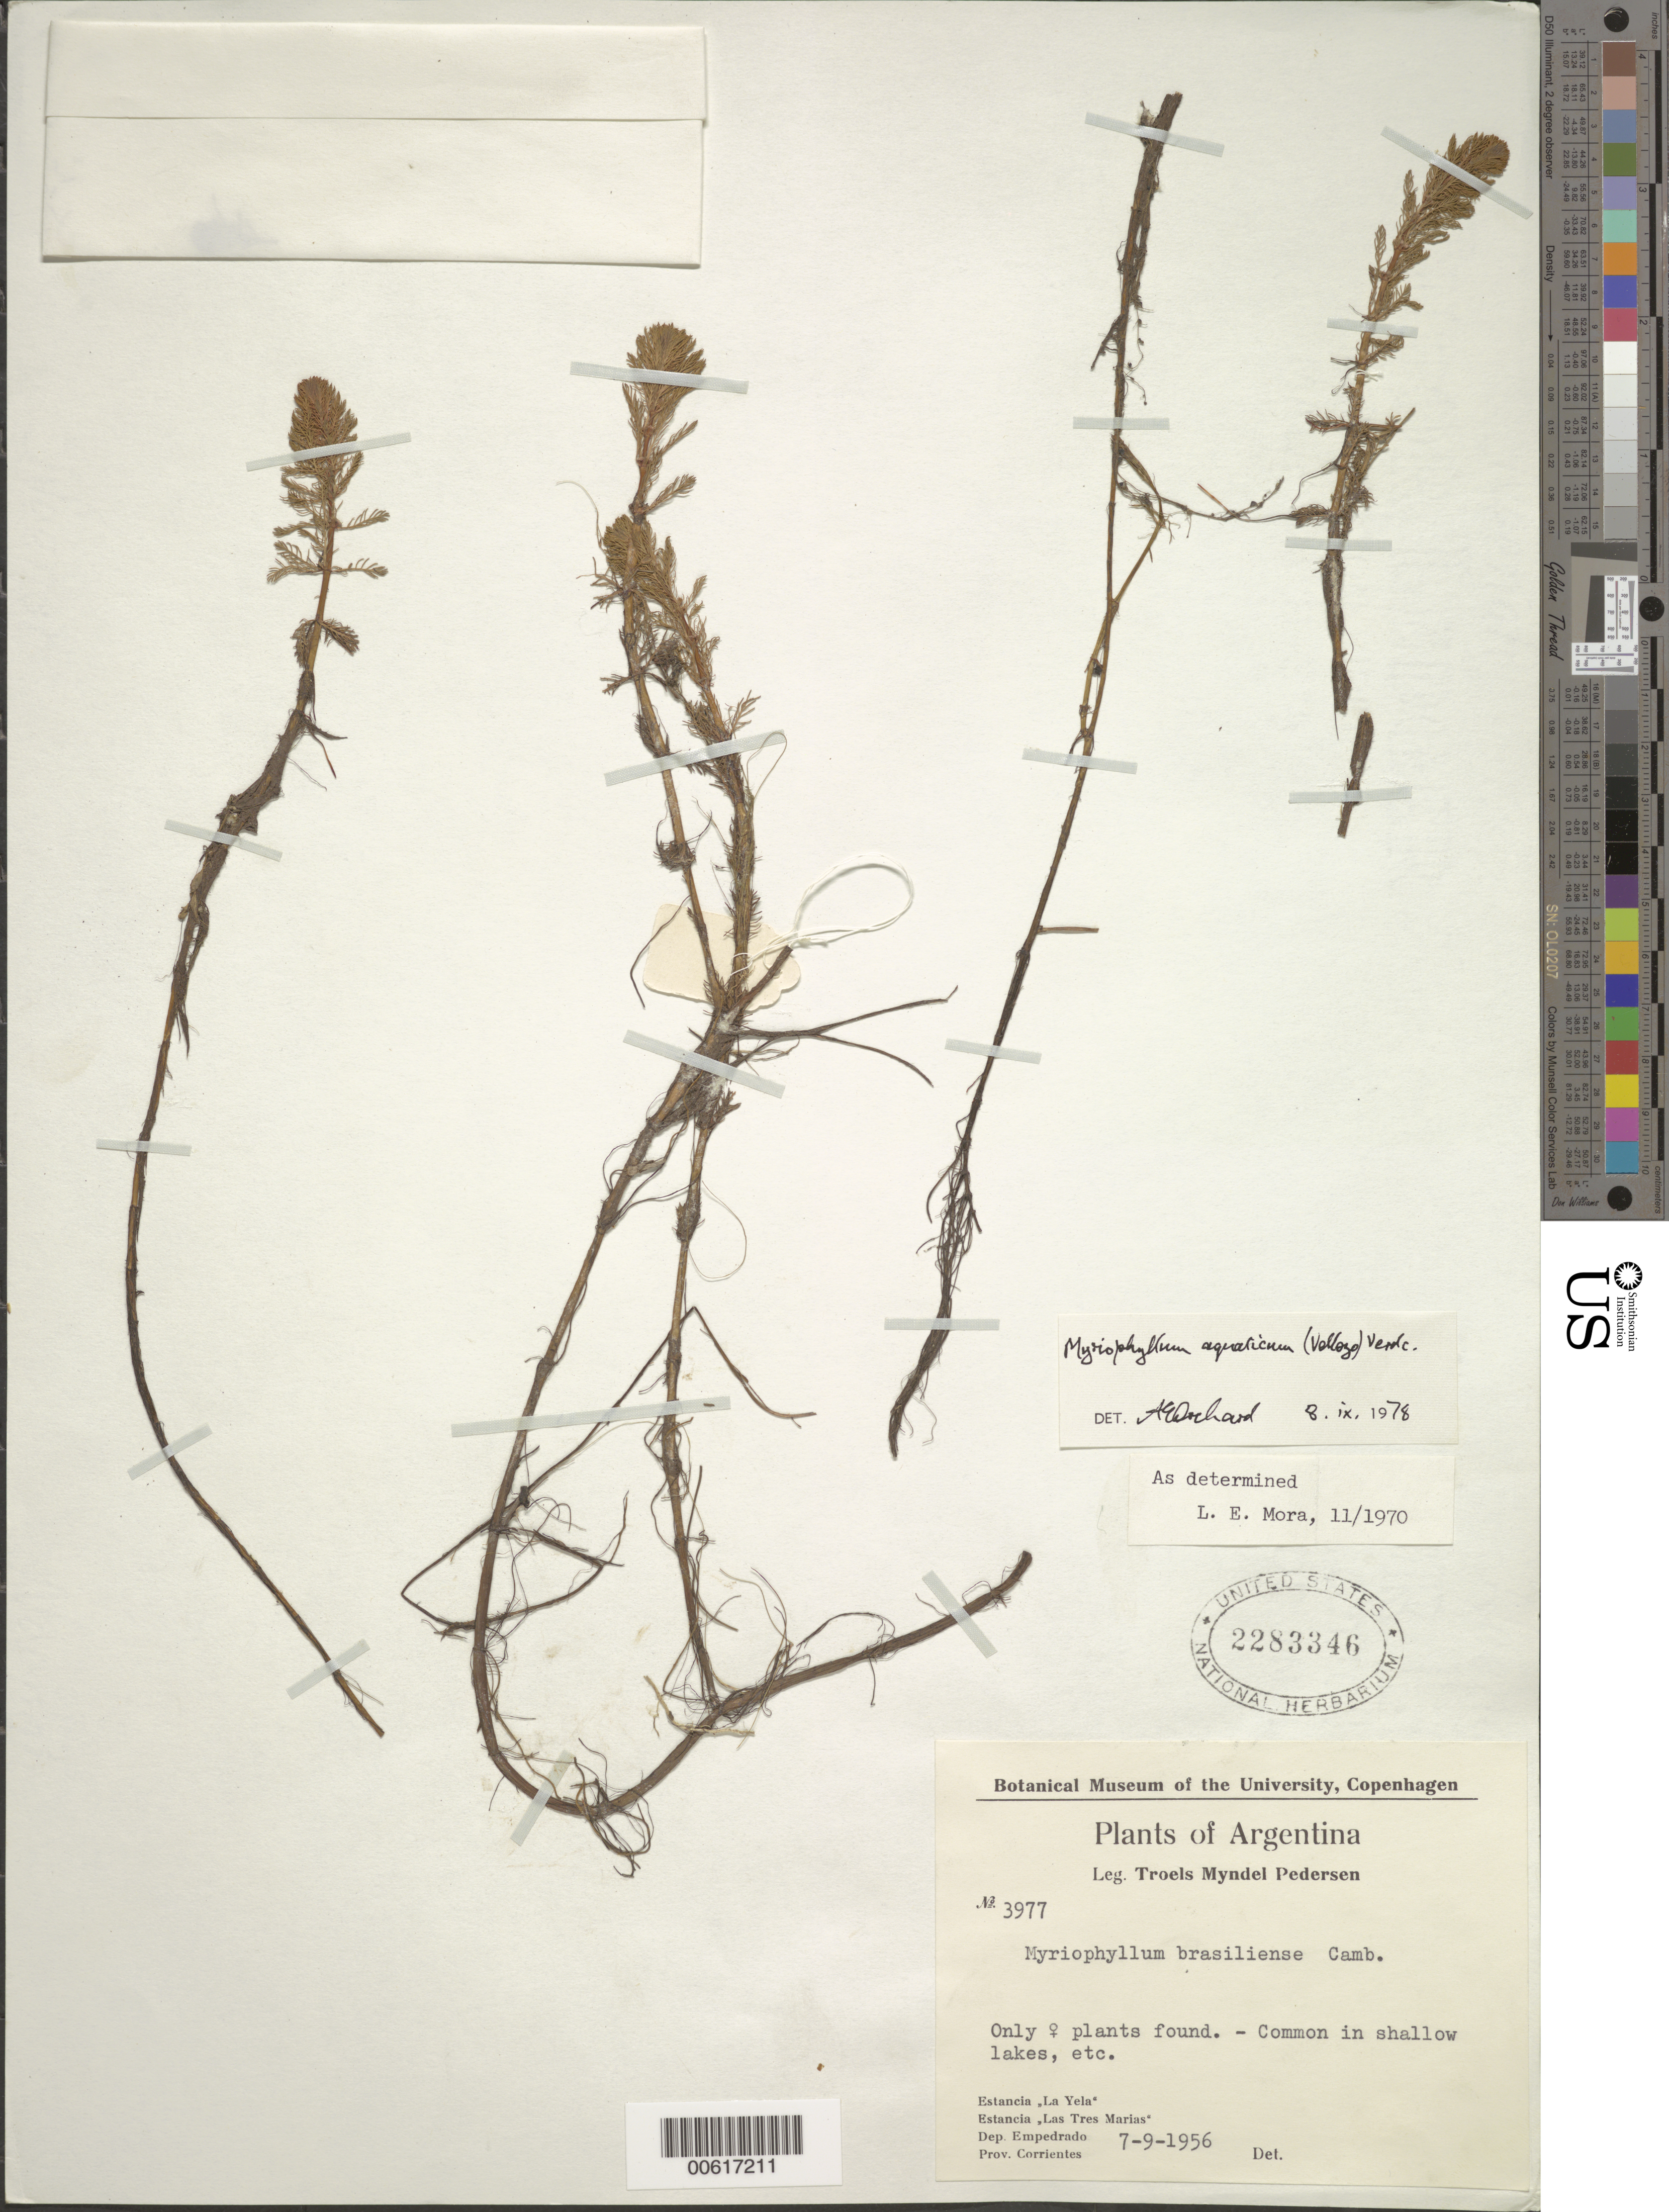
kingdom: Plantae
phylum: Tracheophyta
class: Magnoliopsida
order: Saxifragales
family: Haloragaceae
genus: Myriophyllum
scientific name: Myriophyllum aquaticum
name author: (Vell.) Verdc.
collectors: T. M. Pedersen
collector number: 3977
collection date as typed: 07 Sep 1956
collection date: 1956-09-07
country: Argentina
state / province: Corrientes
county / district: Empedrado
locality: Las Tres Marias, La Yela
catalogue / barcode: US 2283346